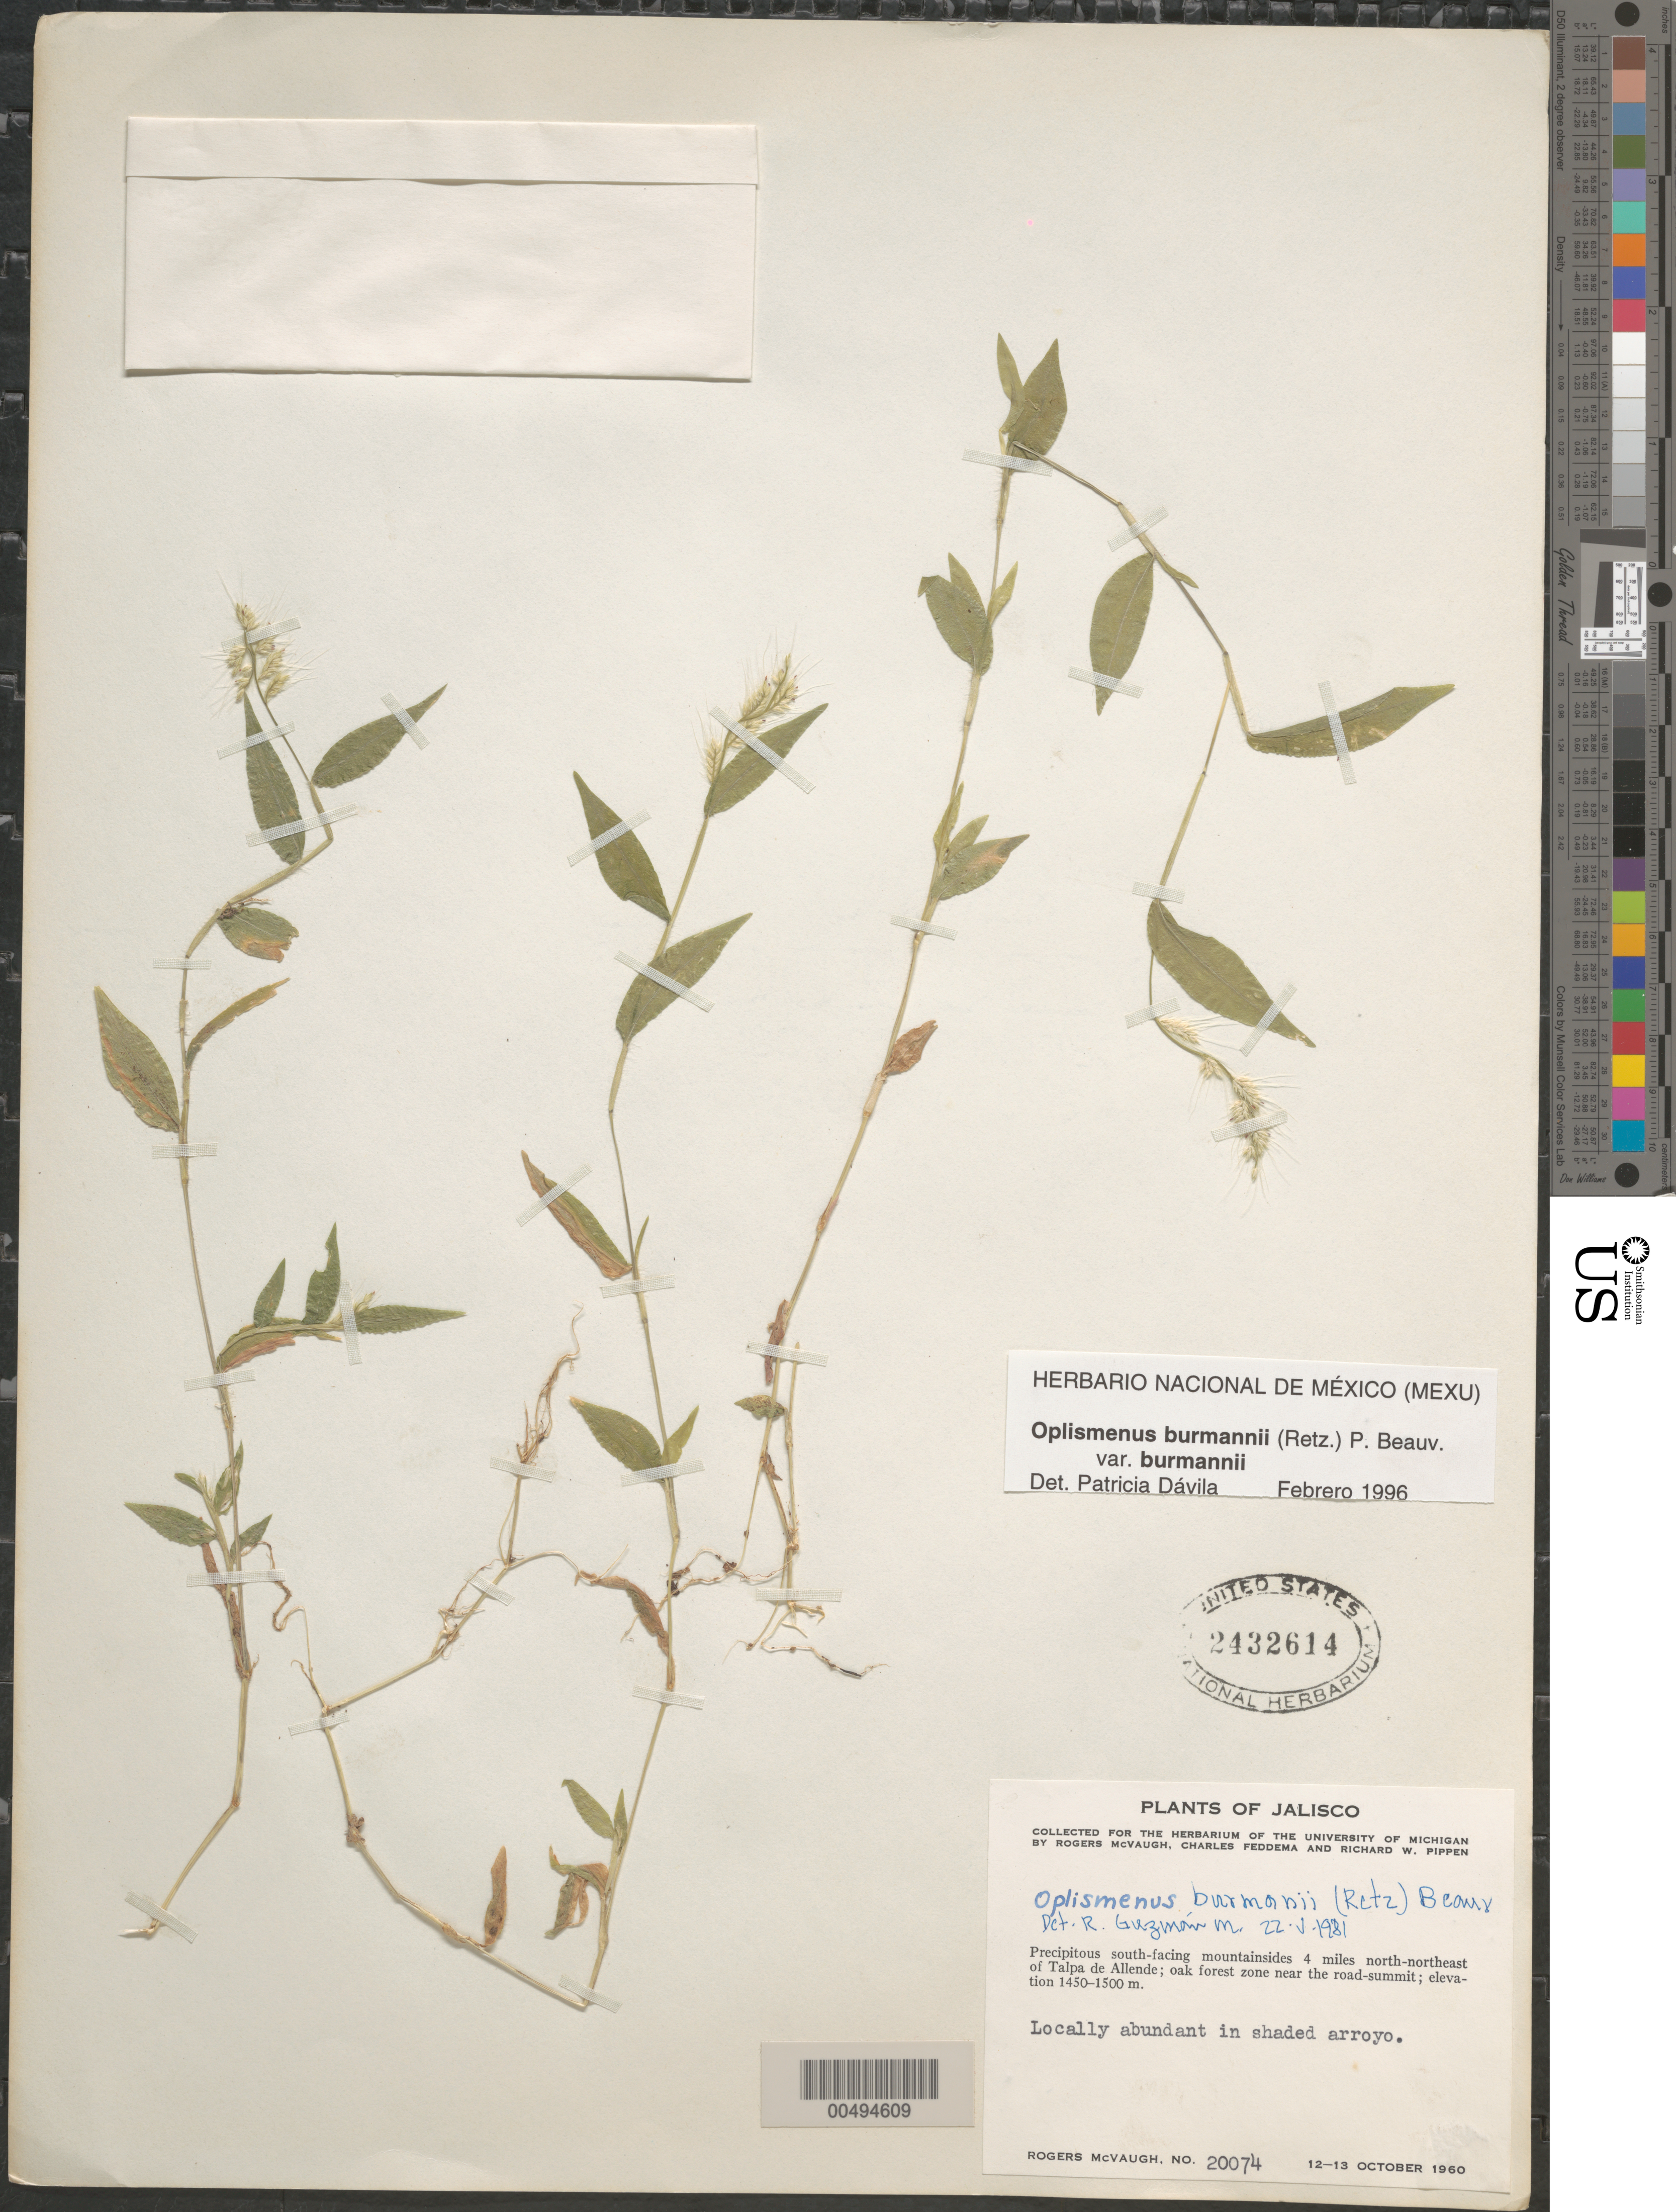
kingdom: Plantae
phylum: Tracheophyta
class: Liliopsida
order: Poales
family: Poaceae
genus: Oplismenus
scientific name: Oplismenus burmannii var. burmannii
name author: (Retz.) P. Beauv.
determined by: Dávila, P. D.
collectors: R. McVaugh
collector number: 20074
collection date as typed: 12 Oct 1960 to 13 Oct 1960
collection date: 1960-10-12/1960-10-13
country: Mexico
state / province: Jalisco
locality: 4 mi NNE of Talpa de Allende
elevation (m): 1450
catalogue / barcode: US 2432614